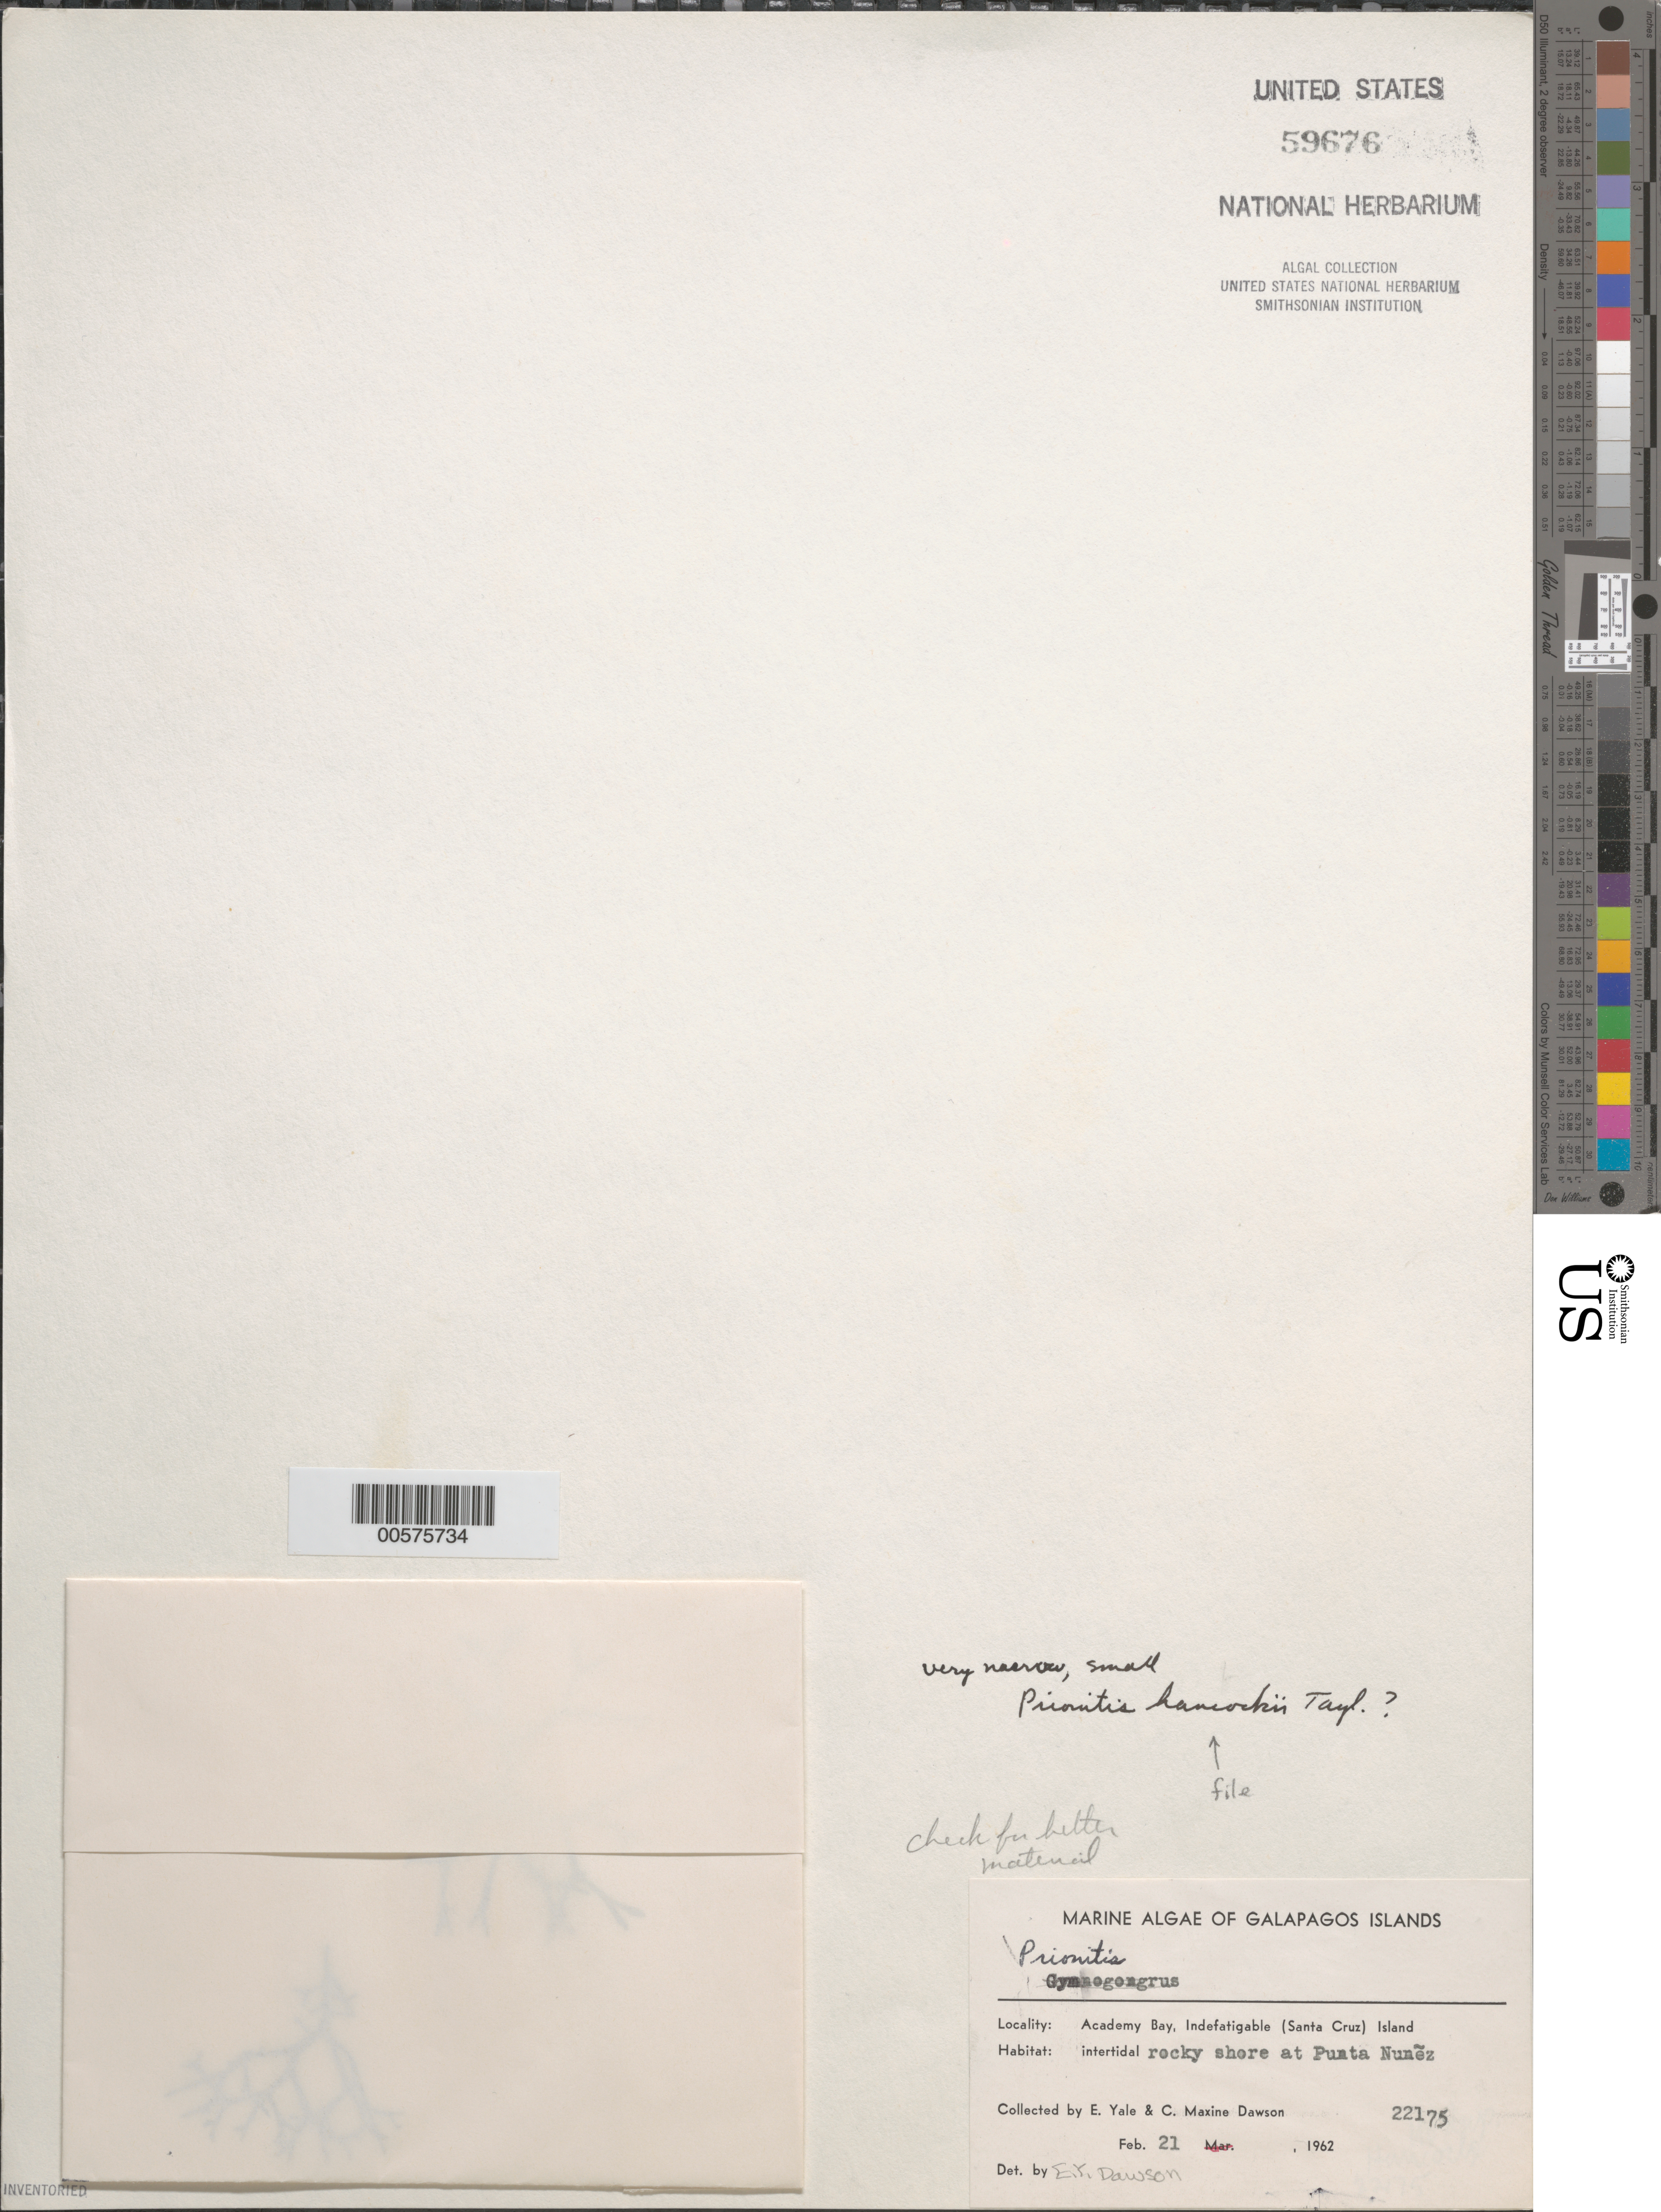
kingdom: Plantae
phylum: Rhodophyta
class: Florideophyceae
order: Cryptonemiales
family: Cryptonemiaceae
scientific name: Prionitis hancockii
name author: W.R. Taylor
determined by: Dawson, E. Y.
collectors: E. Y. Dawson & C. M. Dawson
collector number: EYD 22175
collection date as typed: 21 Feb 1962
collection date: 1962-02-21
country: Ecuador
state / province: Colón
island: Santa Cruz [Indefatigable, Chaves]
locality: Punta Nunez, Academy Bay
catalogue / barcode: US 59676